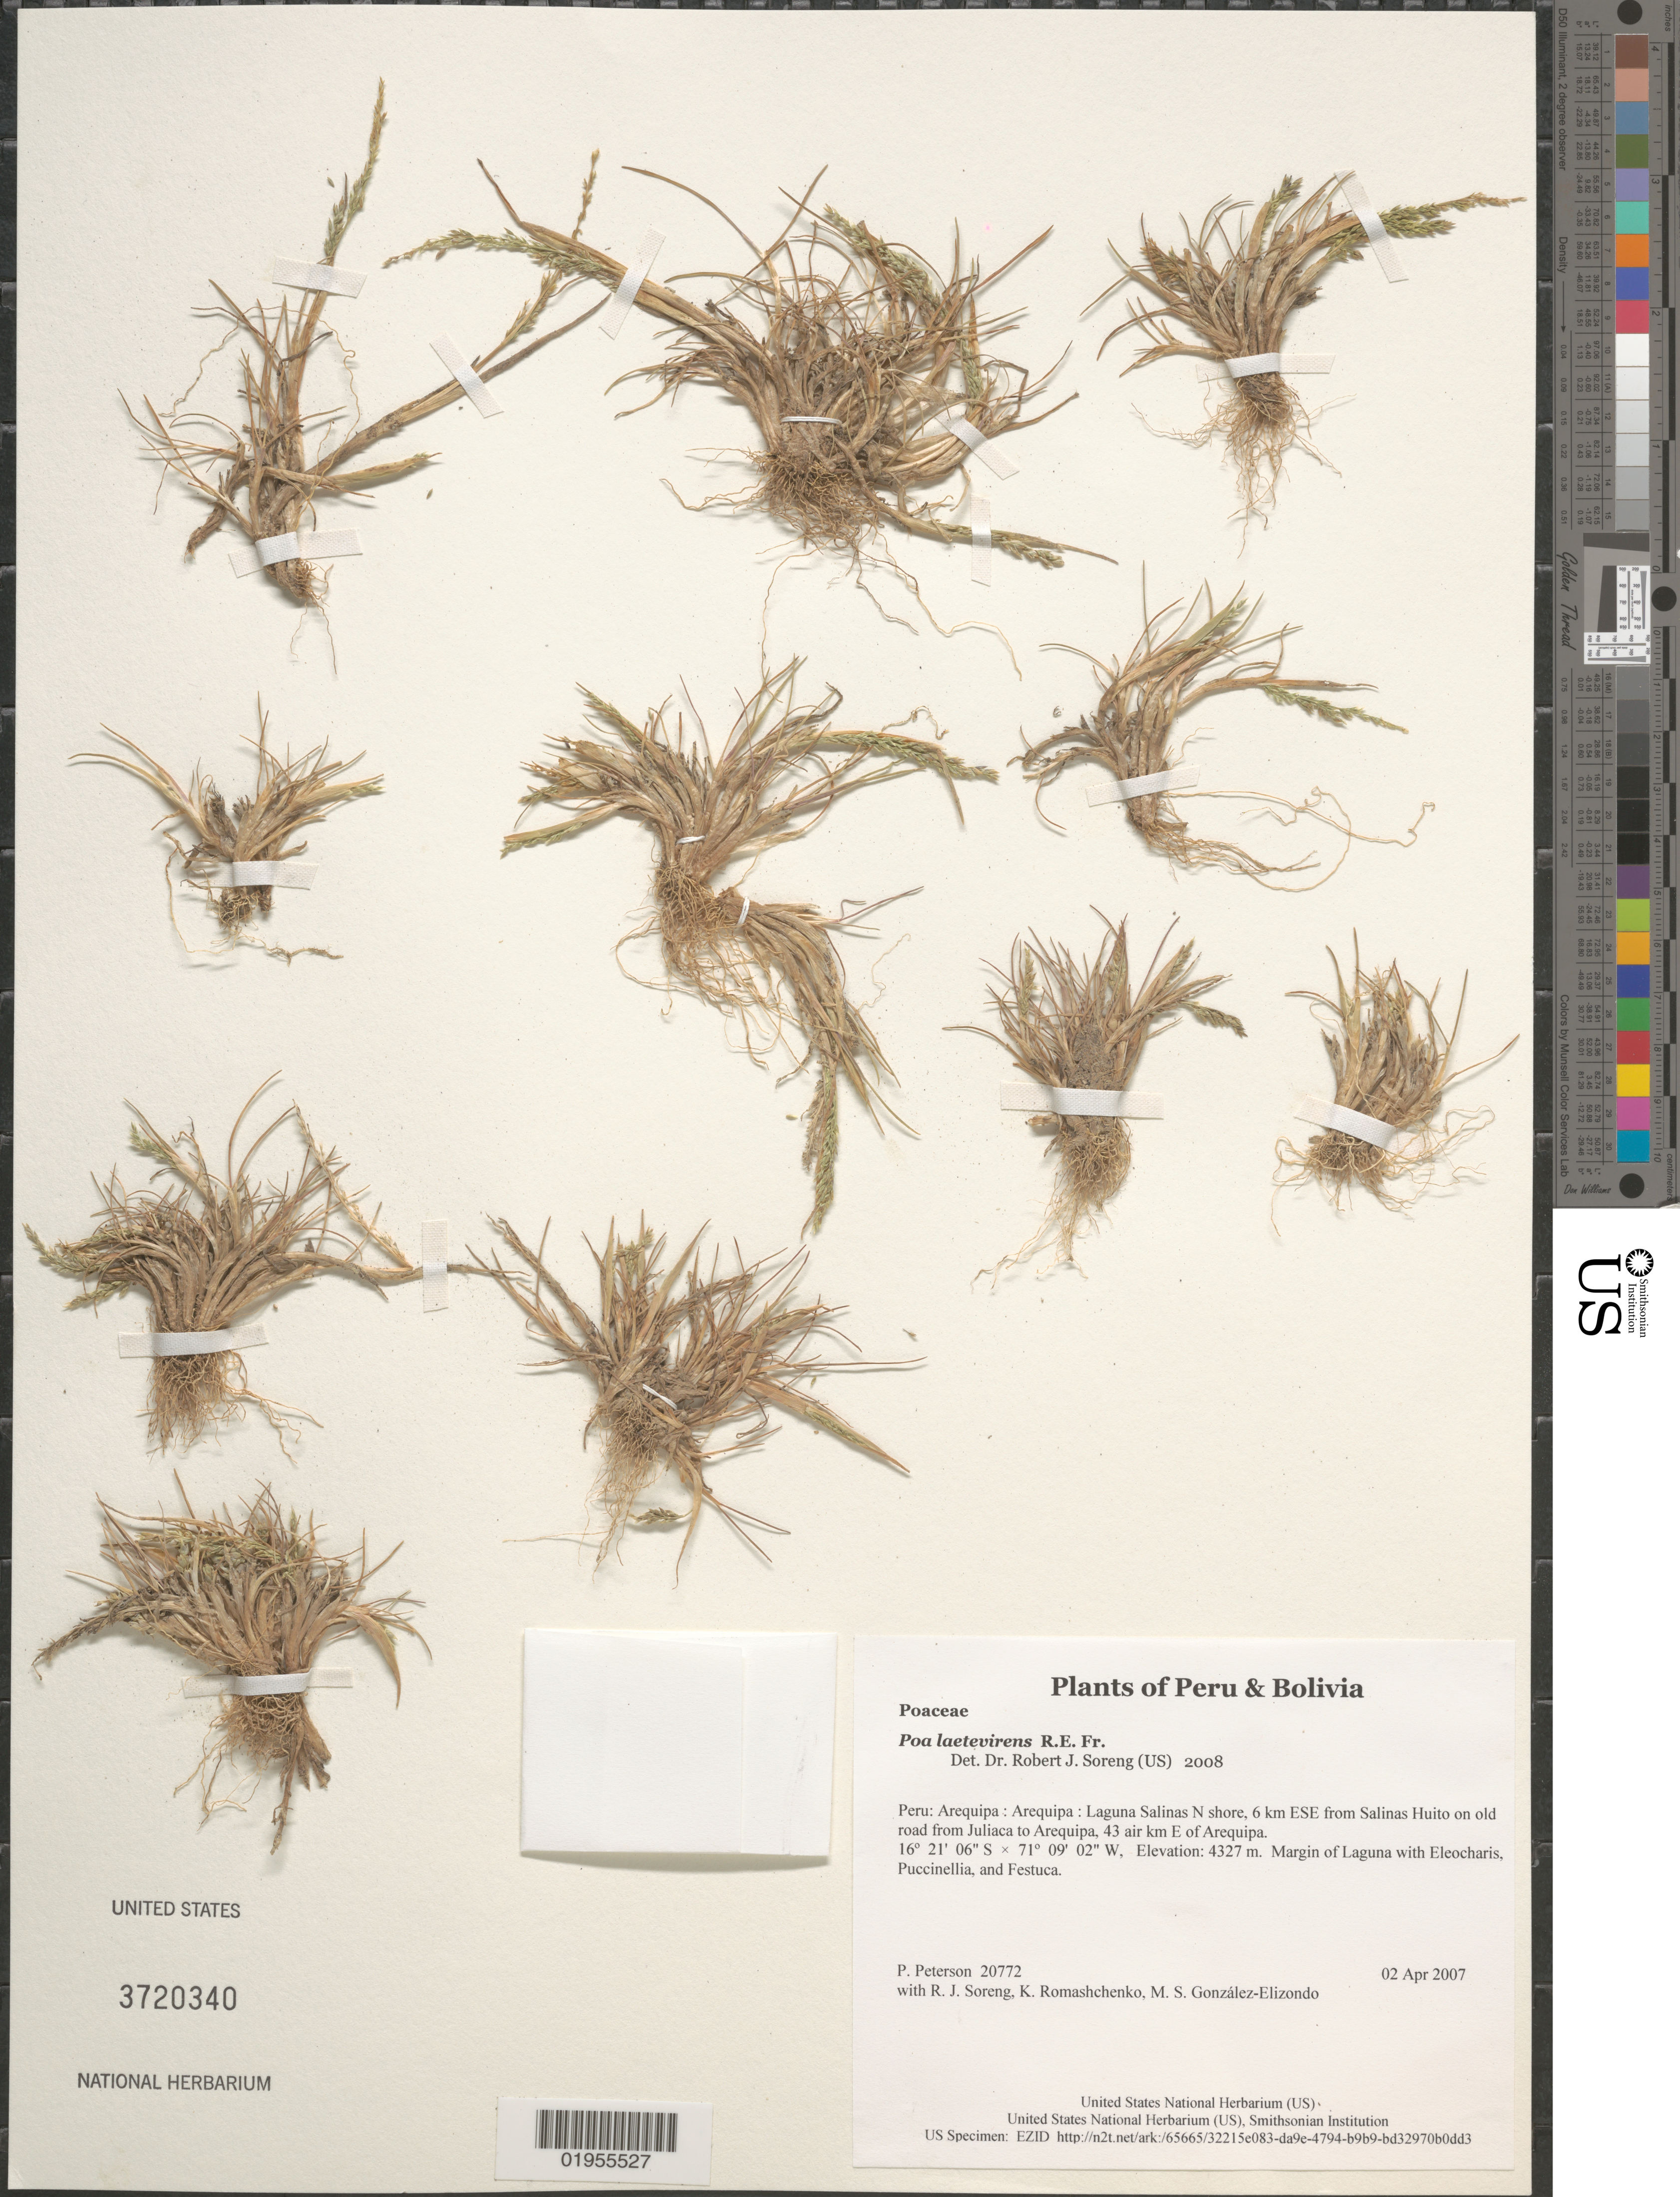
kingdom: Plantae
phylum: Tracheophyta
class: Liliopsida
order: Poales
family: Poaceae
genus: Puccinellia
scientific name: Puccinellia sp.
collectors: P. M. Peterson, R. J. Soreng, K. Romashchenko & M. S. González-Elizondo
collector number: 20772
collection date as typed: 02 Apr 2007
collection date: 2007-04-02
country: Peru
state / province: Arequipa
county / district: Arequipa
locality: Laguna Salinas N shore, 6 km ESE from Salinas Huito on old road from Juliaca to Arequipa, 43 air km E of Arequipa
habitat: Margin of Laguna with Eleocharis, Puccinellia, and Festuca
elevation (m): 4327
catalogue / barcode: US 3720340